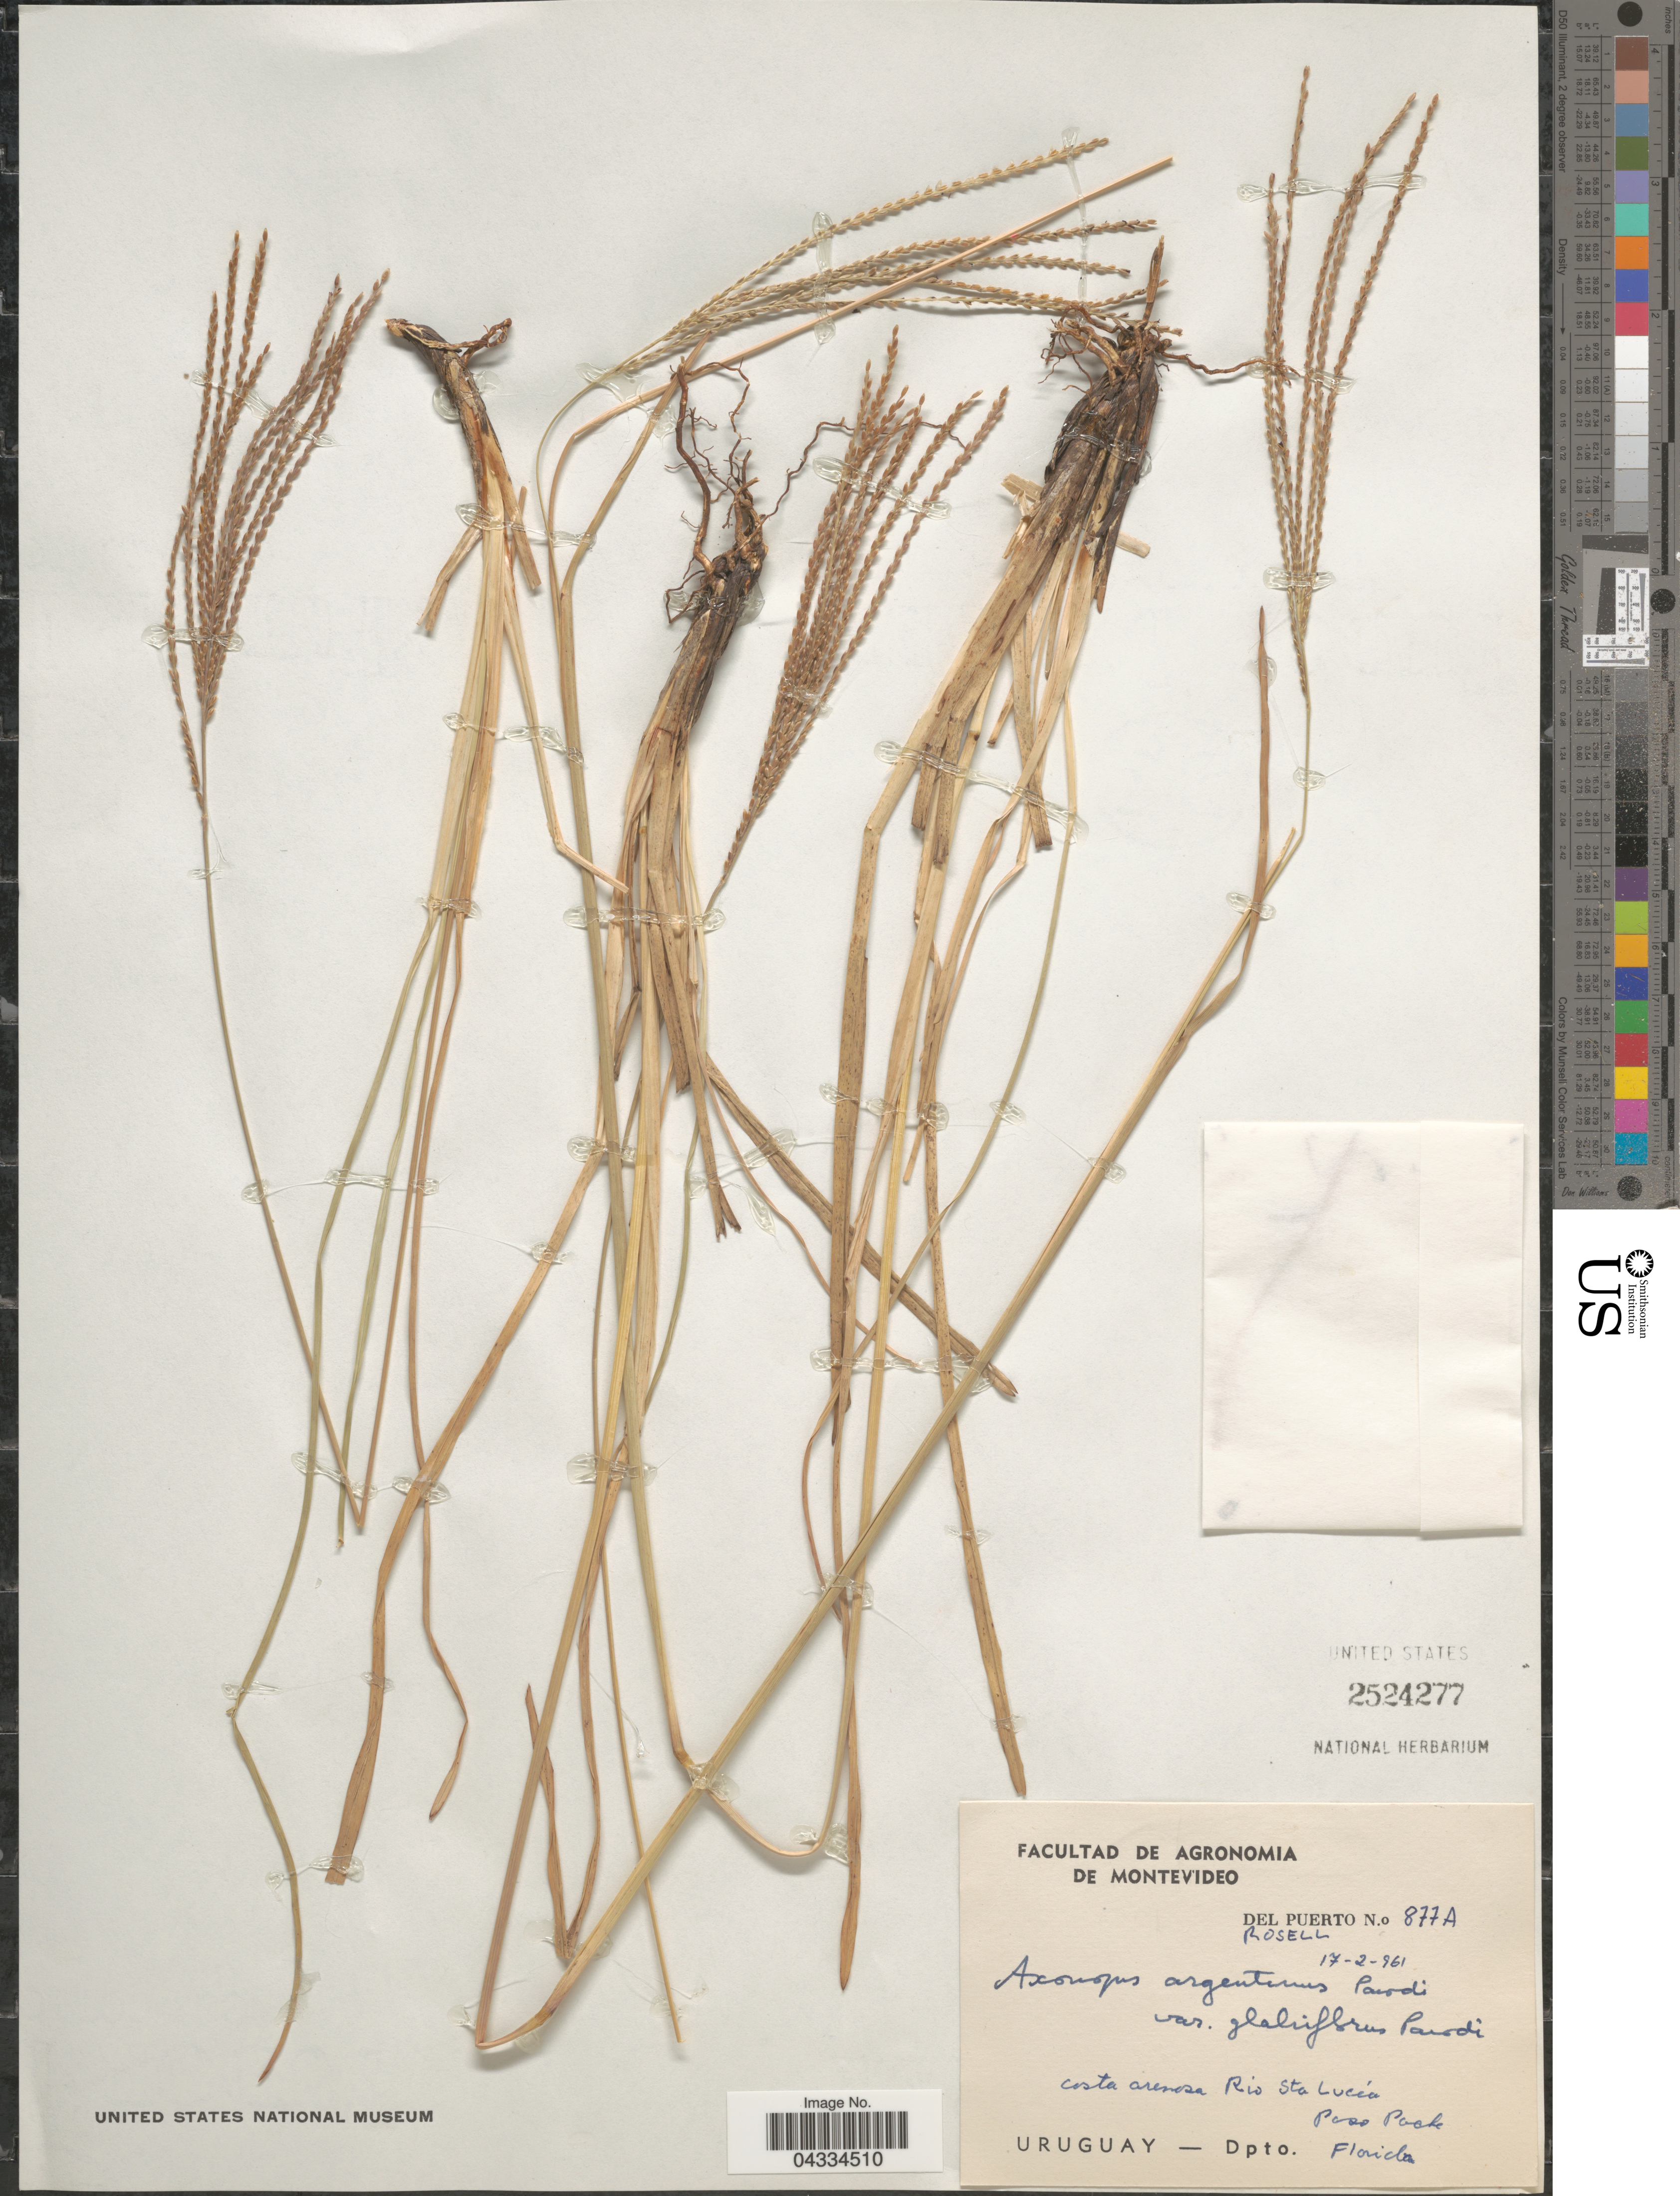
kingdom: Plantae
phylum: Tracheophyta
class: Liliopsida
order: Poales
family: Poaceae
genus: Axonopus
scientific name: Axonopus argentinus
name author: Parodi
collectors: Del Puerto & Rosell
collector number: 877A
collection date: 1961-02-17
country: Uruguay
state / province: Florida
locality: Costa arenosa Rio Sta Lucía. Paso Pache. Dpto. Florida.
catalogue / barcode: US 2524277